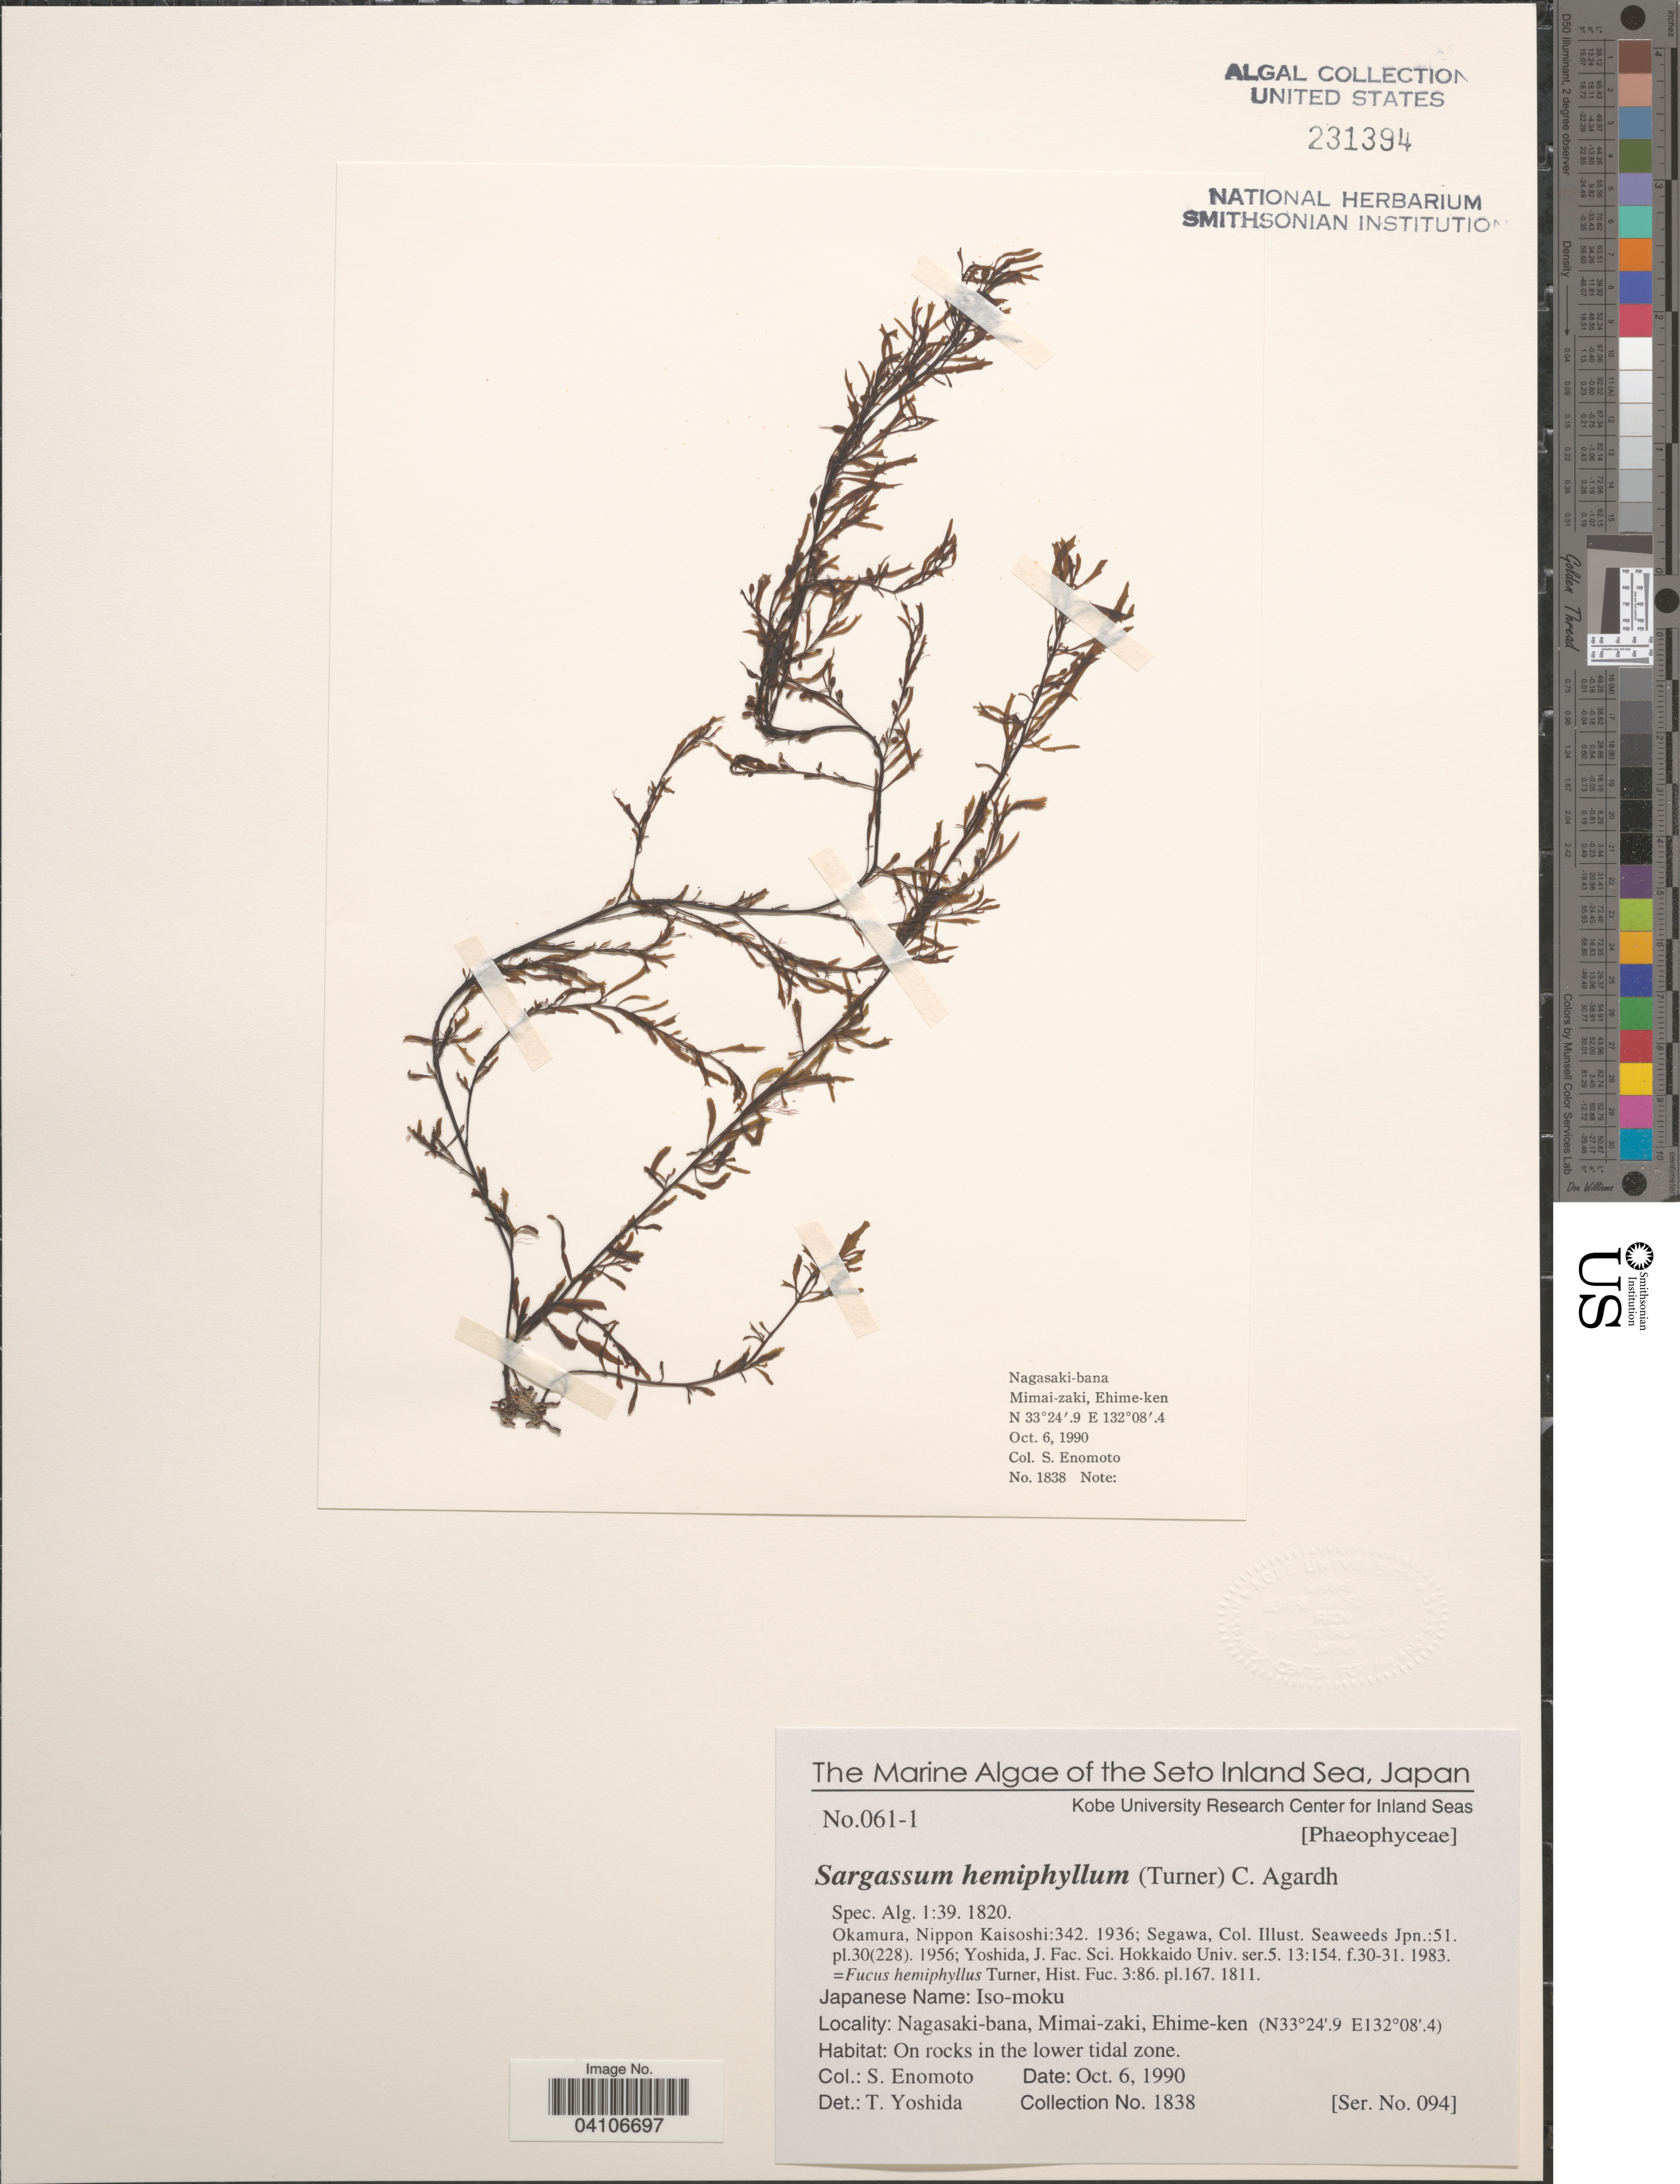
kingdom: Chromista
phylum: Ochrophyta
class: Phaeophyceae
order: Fucales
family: Sargassaceae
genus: Sargassum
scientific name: Sargassum hemiphyllum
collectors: S. Enomoto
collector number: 1838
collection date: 1990-10-06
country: Japan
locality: The Seto Inland Sea. Nagasaki-bana, Mimai-zaki, Ehime-ken.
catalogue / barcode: US 231394